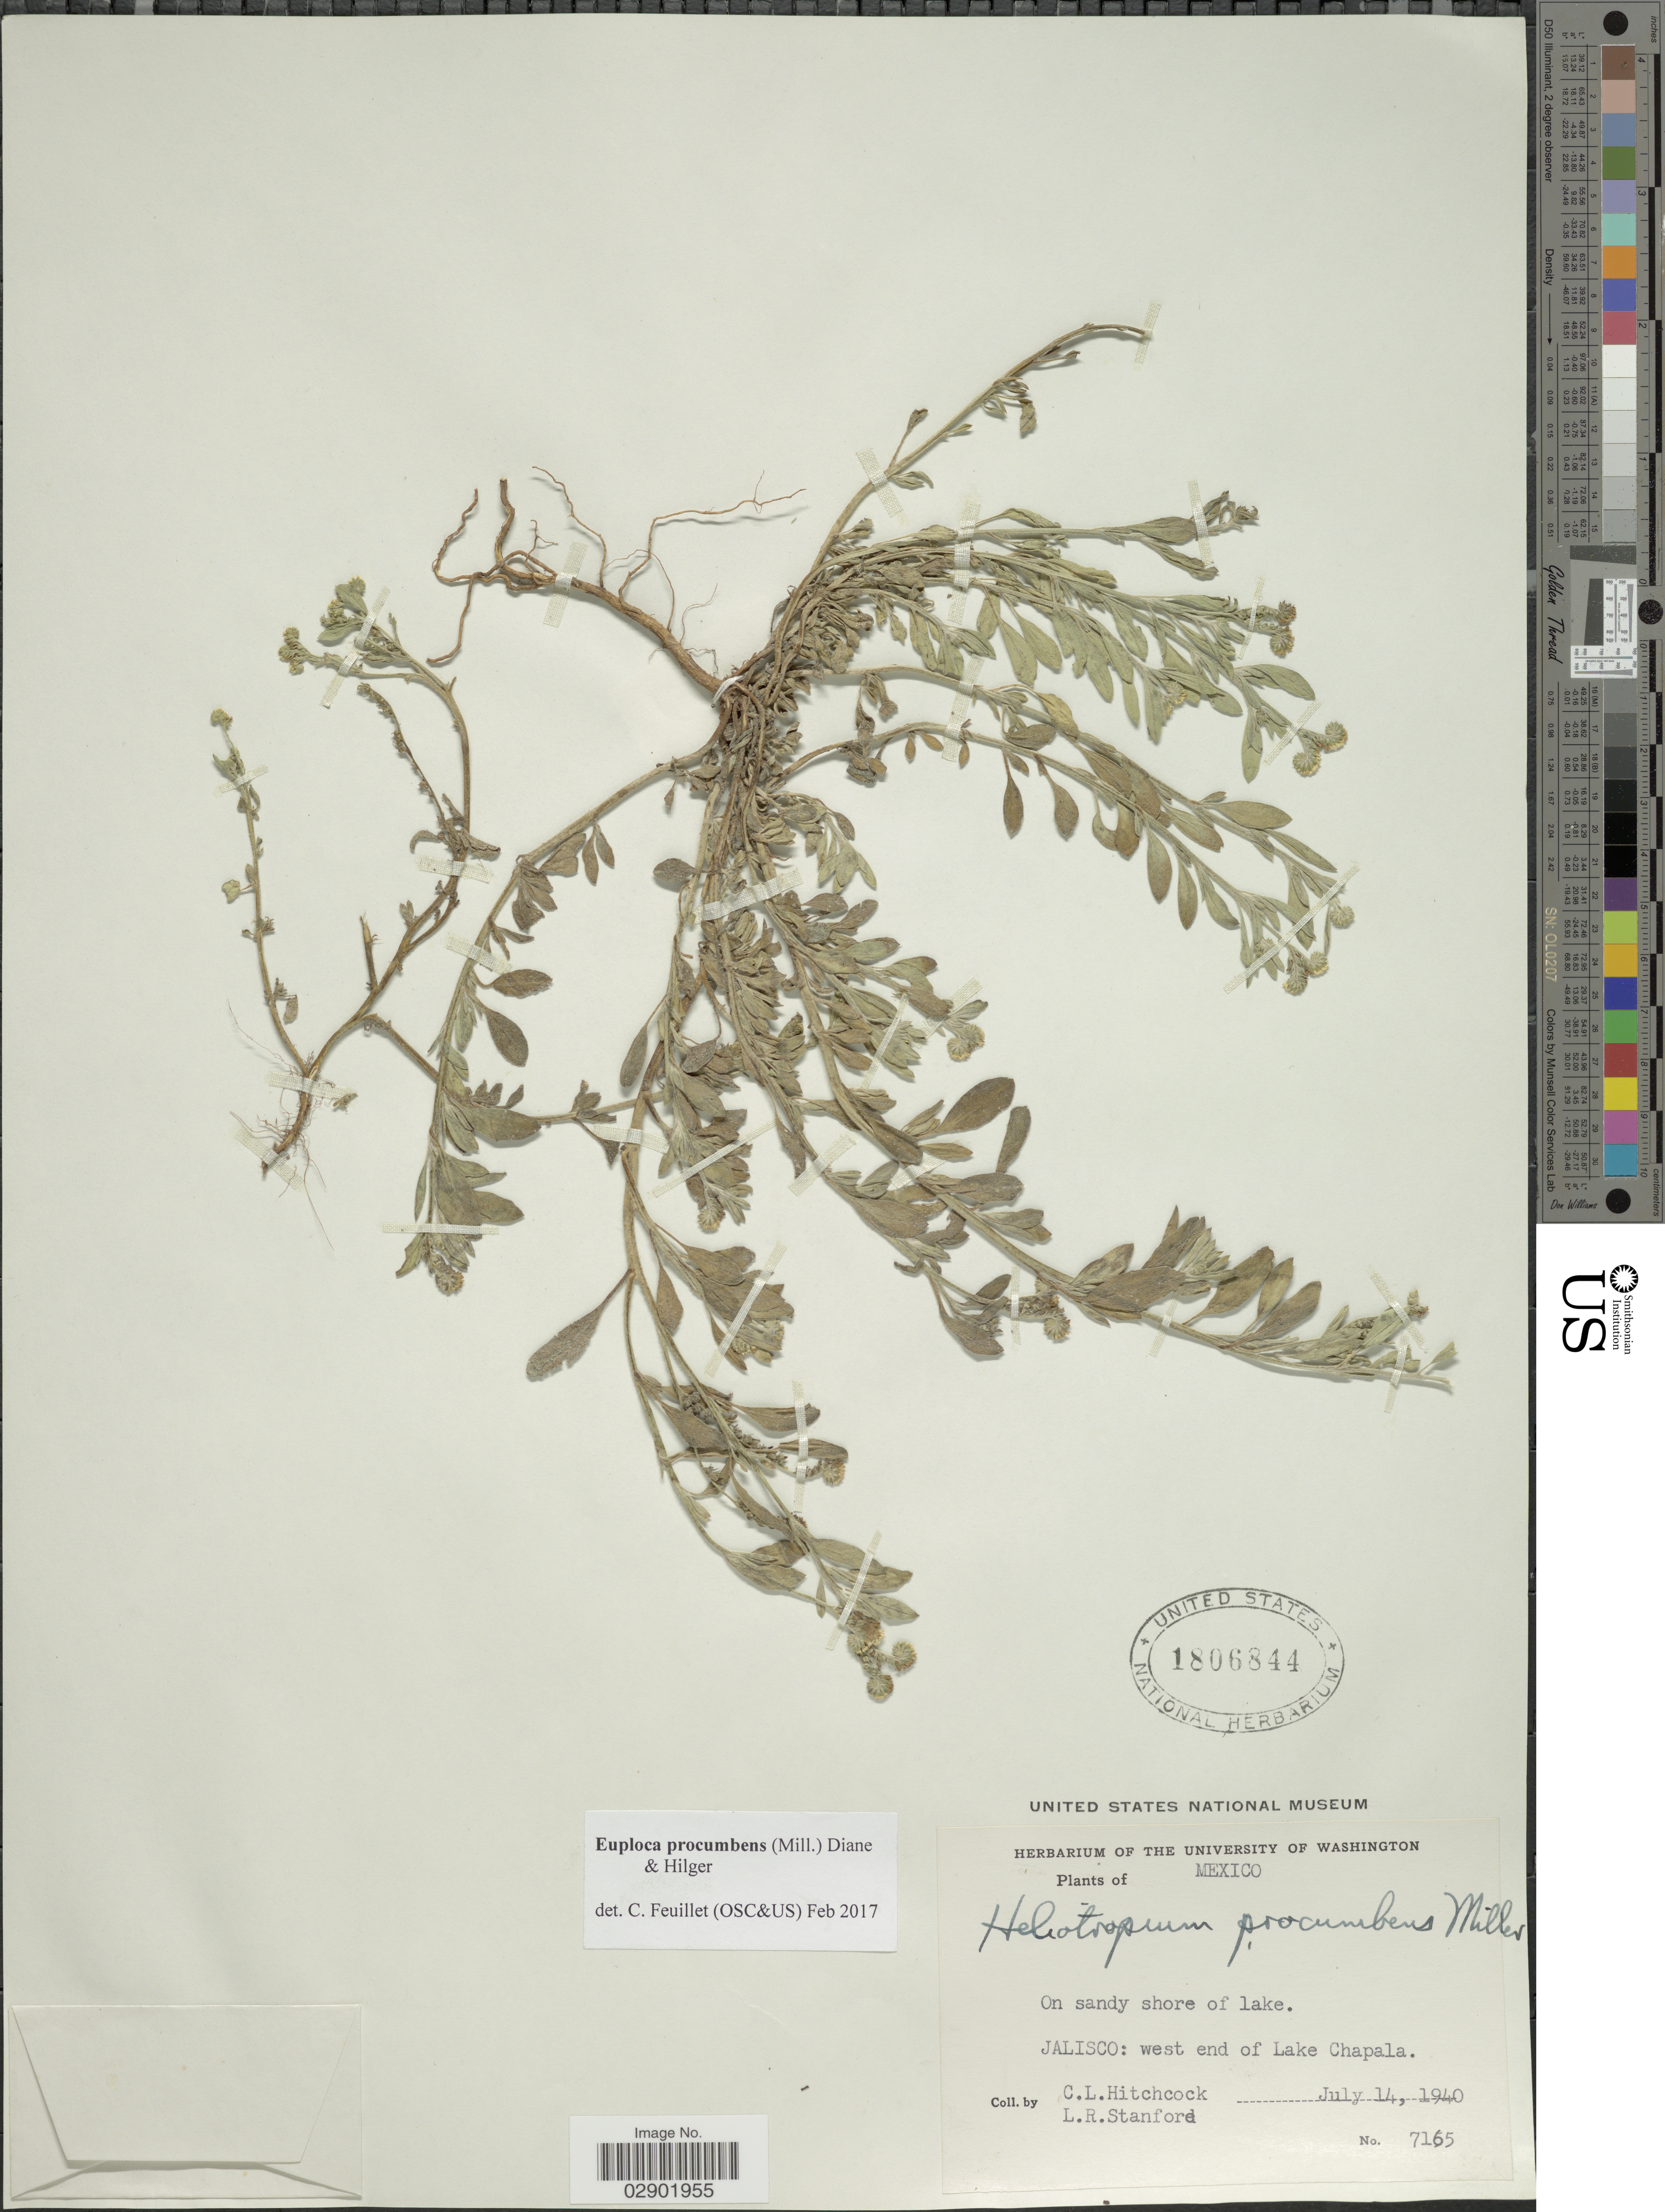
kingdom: Plantae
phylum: Tracheophyta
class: Magnoliopsida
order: Boraginales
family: Heliotropiaceae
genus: Euploca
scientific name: Euploca procumbens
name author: (Mill.) Diane & Hilger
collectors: C. L. Hitchcock & L. R. Stanford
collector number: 7165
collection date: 1940-07-14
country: Mexico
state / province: Jalisco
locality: On sandyshore of lake. West end of Lake Chapala.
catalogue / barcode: US 1806844